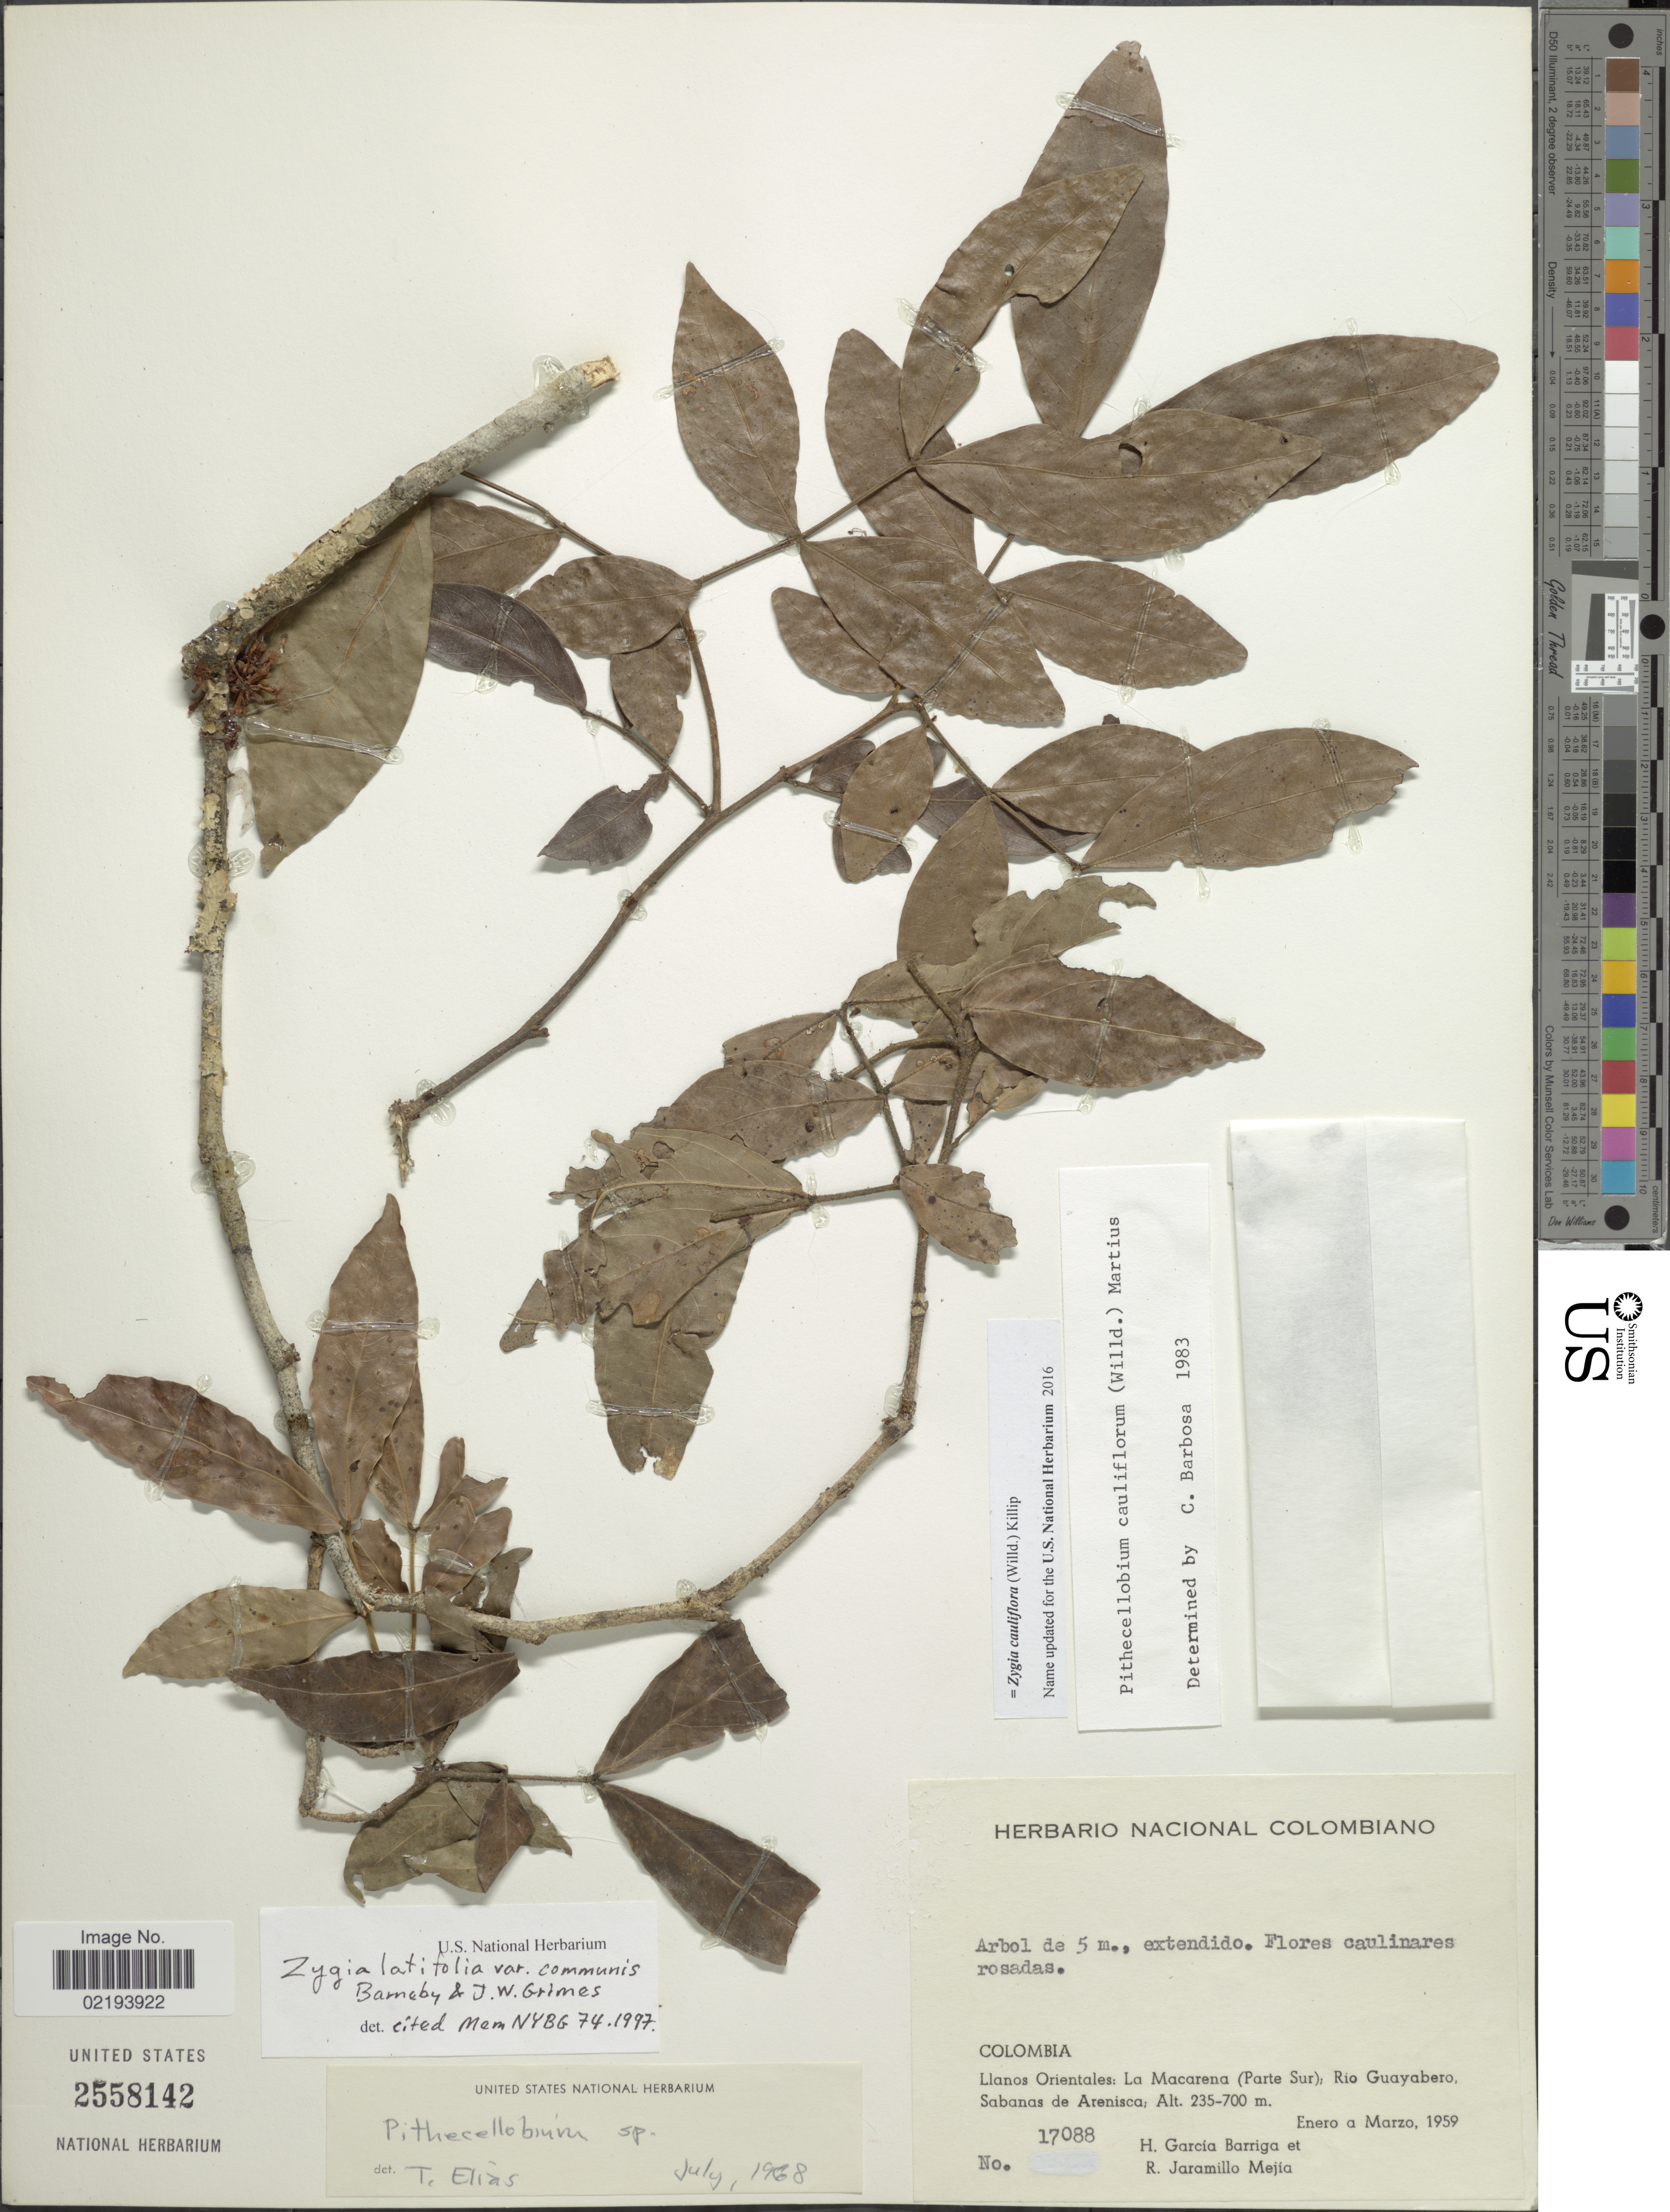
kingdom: Plantae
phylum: Tracheophyta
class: Magnoliopsida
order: Fabales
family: Fabaceae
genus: Zygia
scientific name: Zygia cauliflora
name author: (Willd.) Killip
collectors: H. García Barriga & R. Jaramillo M.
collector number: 17088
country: Colombia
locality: Llanos Orientales: La Macarena (Parte Sur), Rio Guayabero, Sabanas de Arenisca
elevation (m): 235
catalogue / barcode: US 2558142